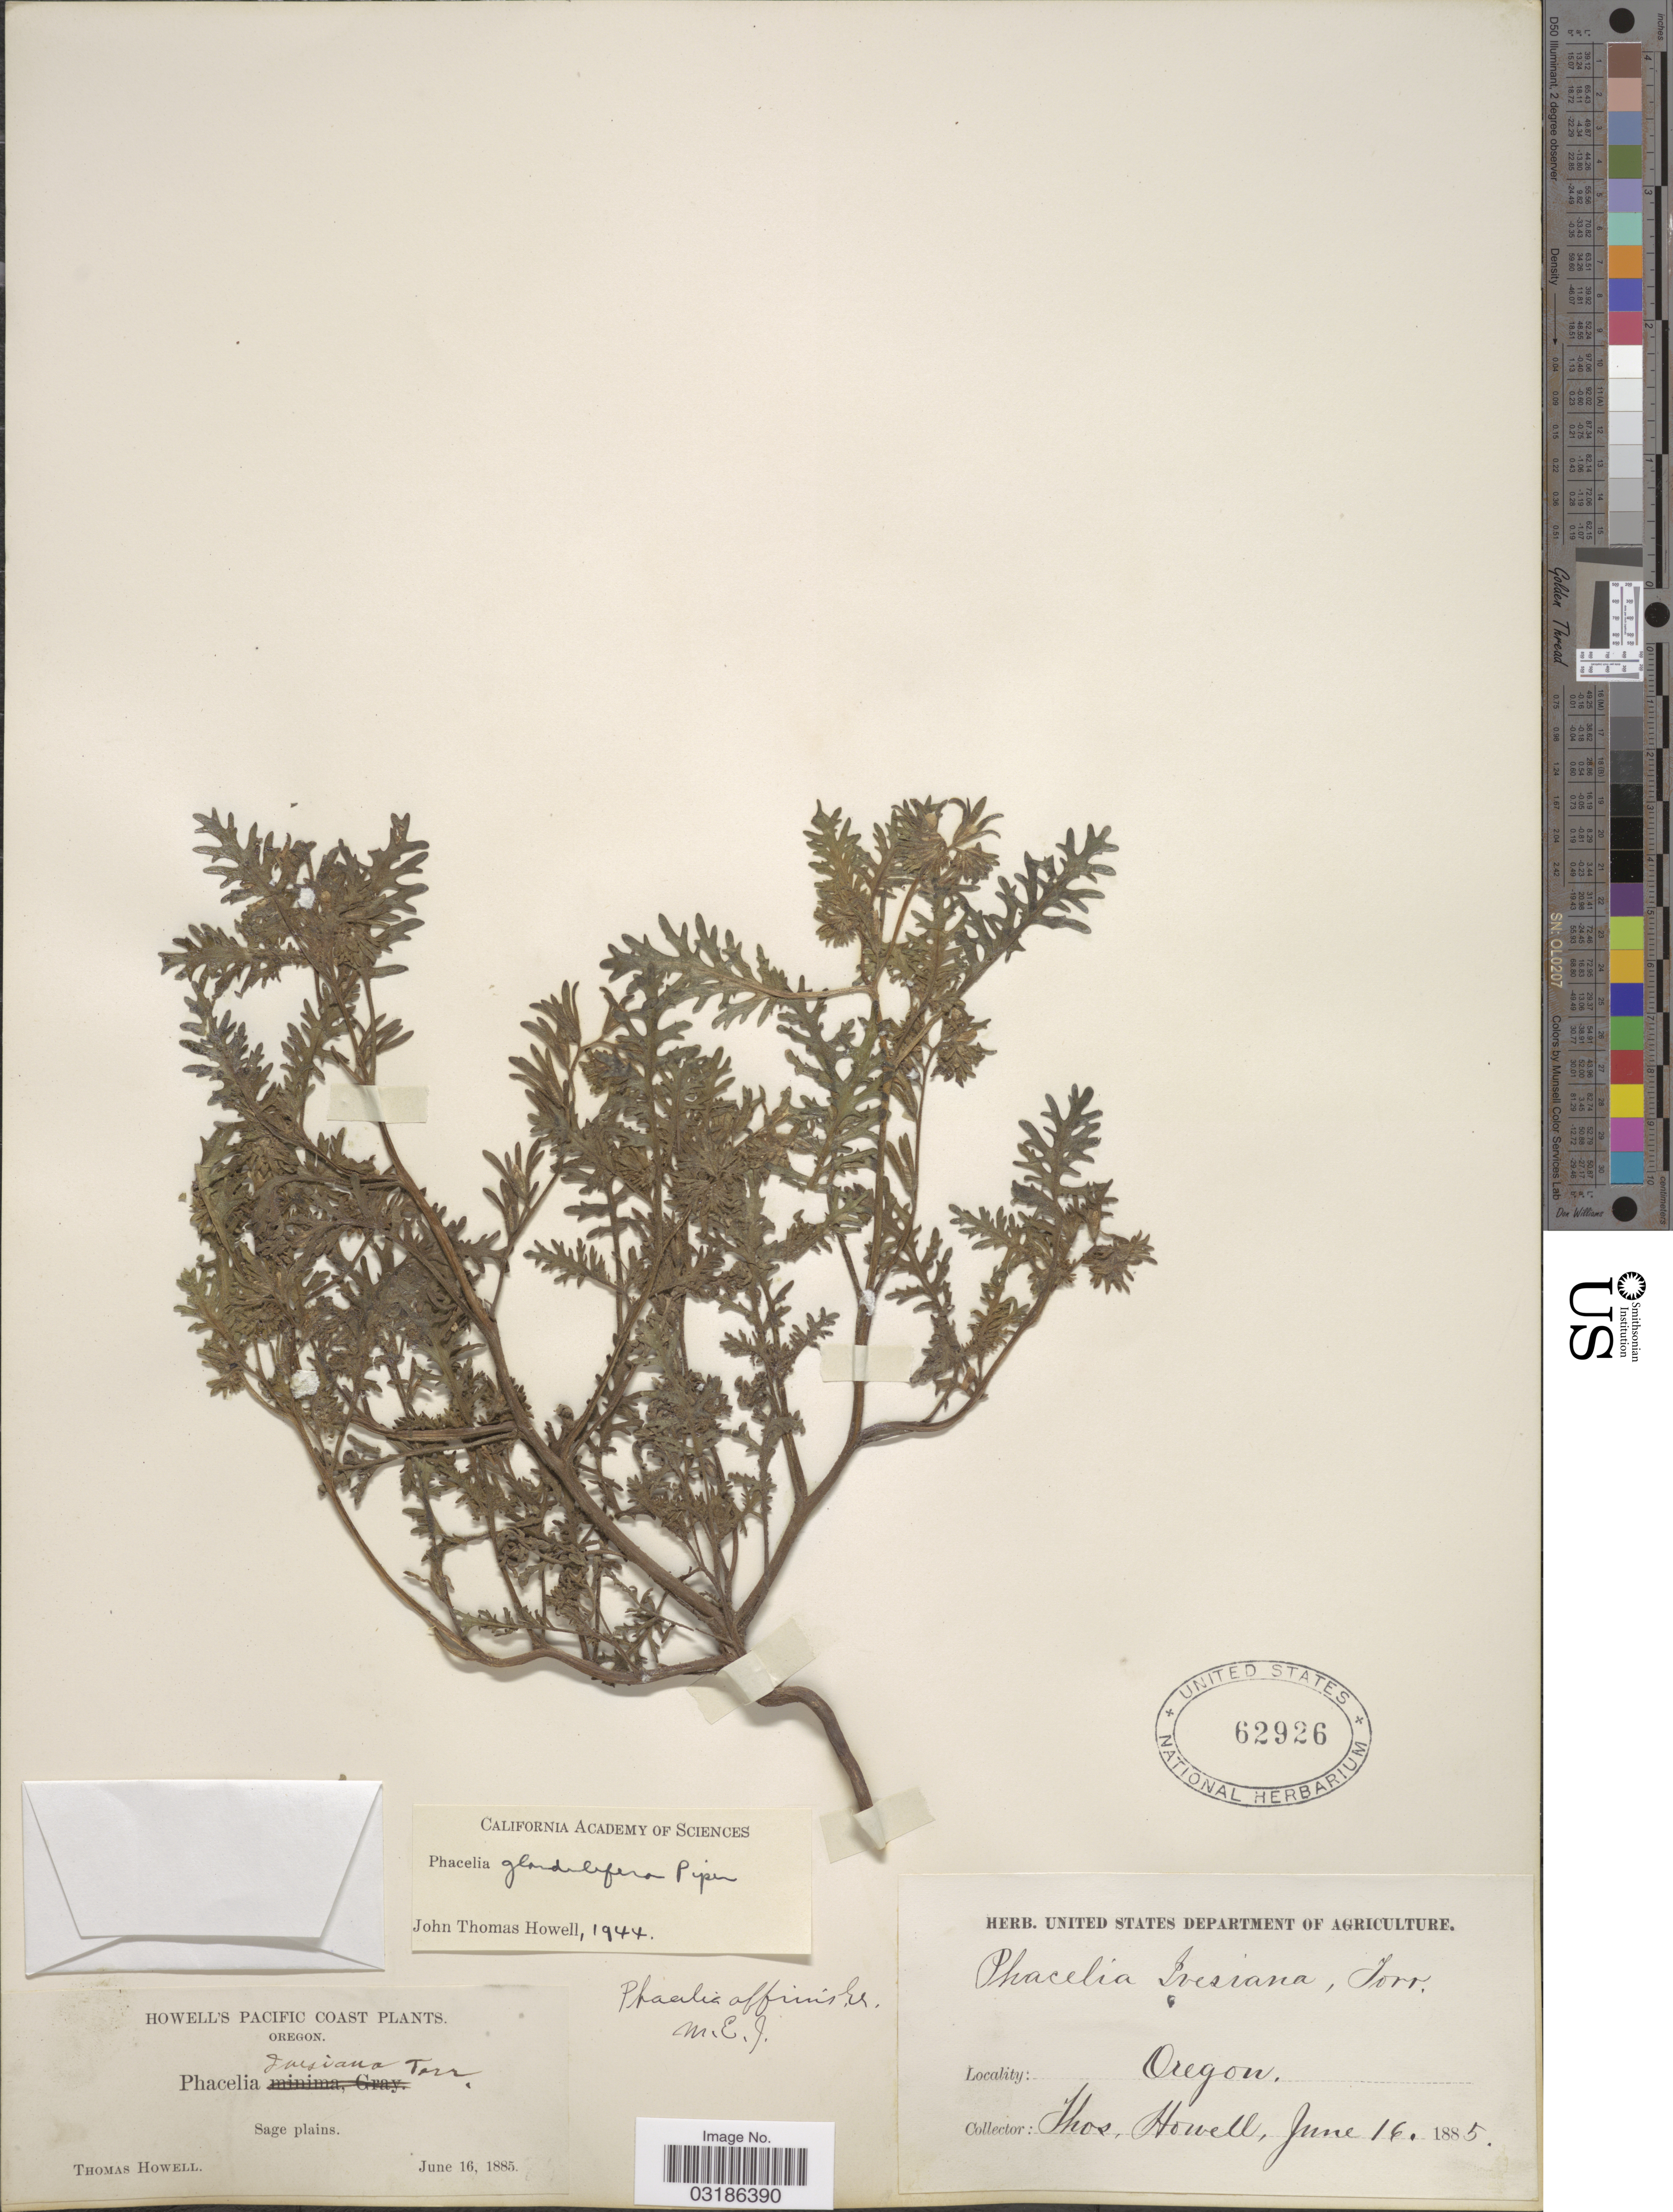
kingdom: Plantae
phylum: Tracheophyta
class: Magnoliopsida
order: Boraginales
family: Hydrophyllaceae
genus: Phacelia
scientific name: Phacelia glandulifera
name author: Piper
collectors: T. Howell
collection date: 1885-06-16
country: United States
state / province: Oregon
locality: Howell's Pacific Coast. Sage plains.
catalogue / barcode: US 62926